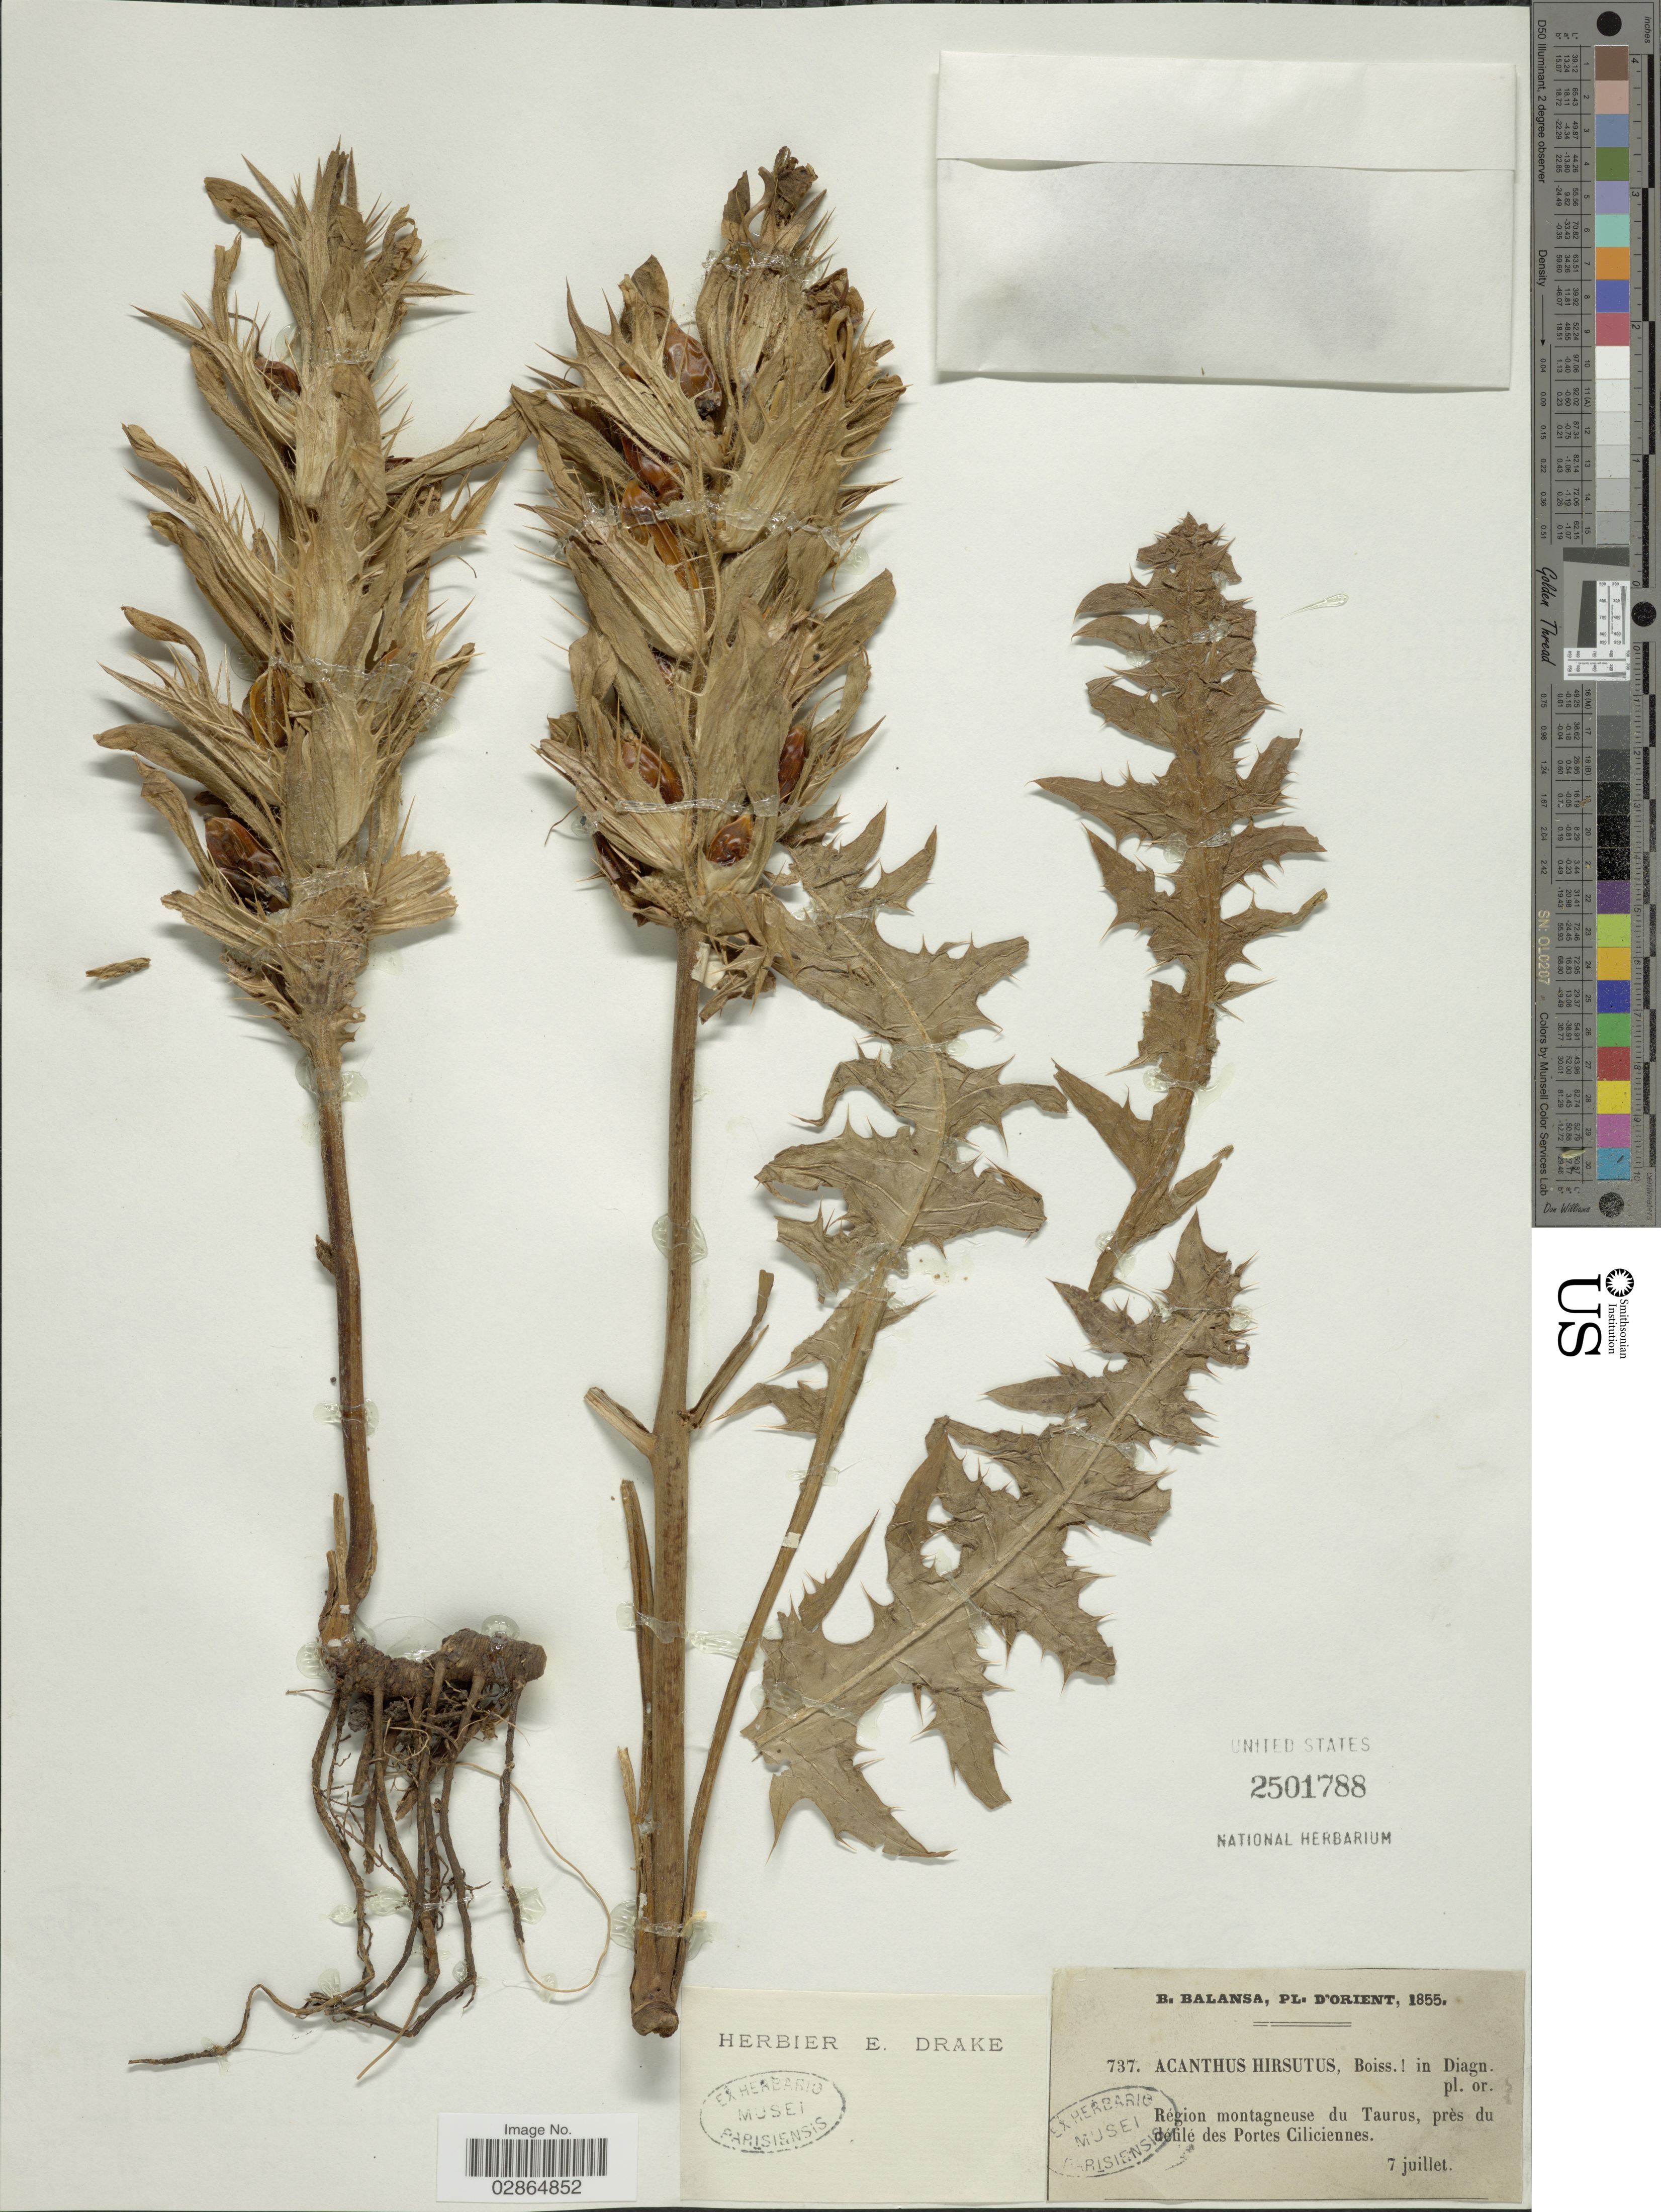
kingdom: Plantae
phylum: Tracheophyta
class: Magnoliopsida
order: Lamiales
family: Acanthaceae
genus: Acanthus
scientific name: Acanthus hirsutus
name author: Boiss.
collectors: B. Balansa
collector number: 737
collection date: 1855-07-07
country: Turkey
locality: Orient, Région montagneuse du Tauros, près du défilé des Portes Ciliciennes.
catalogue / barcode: US 2501788